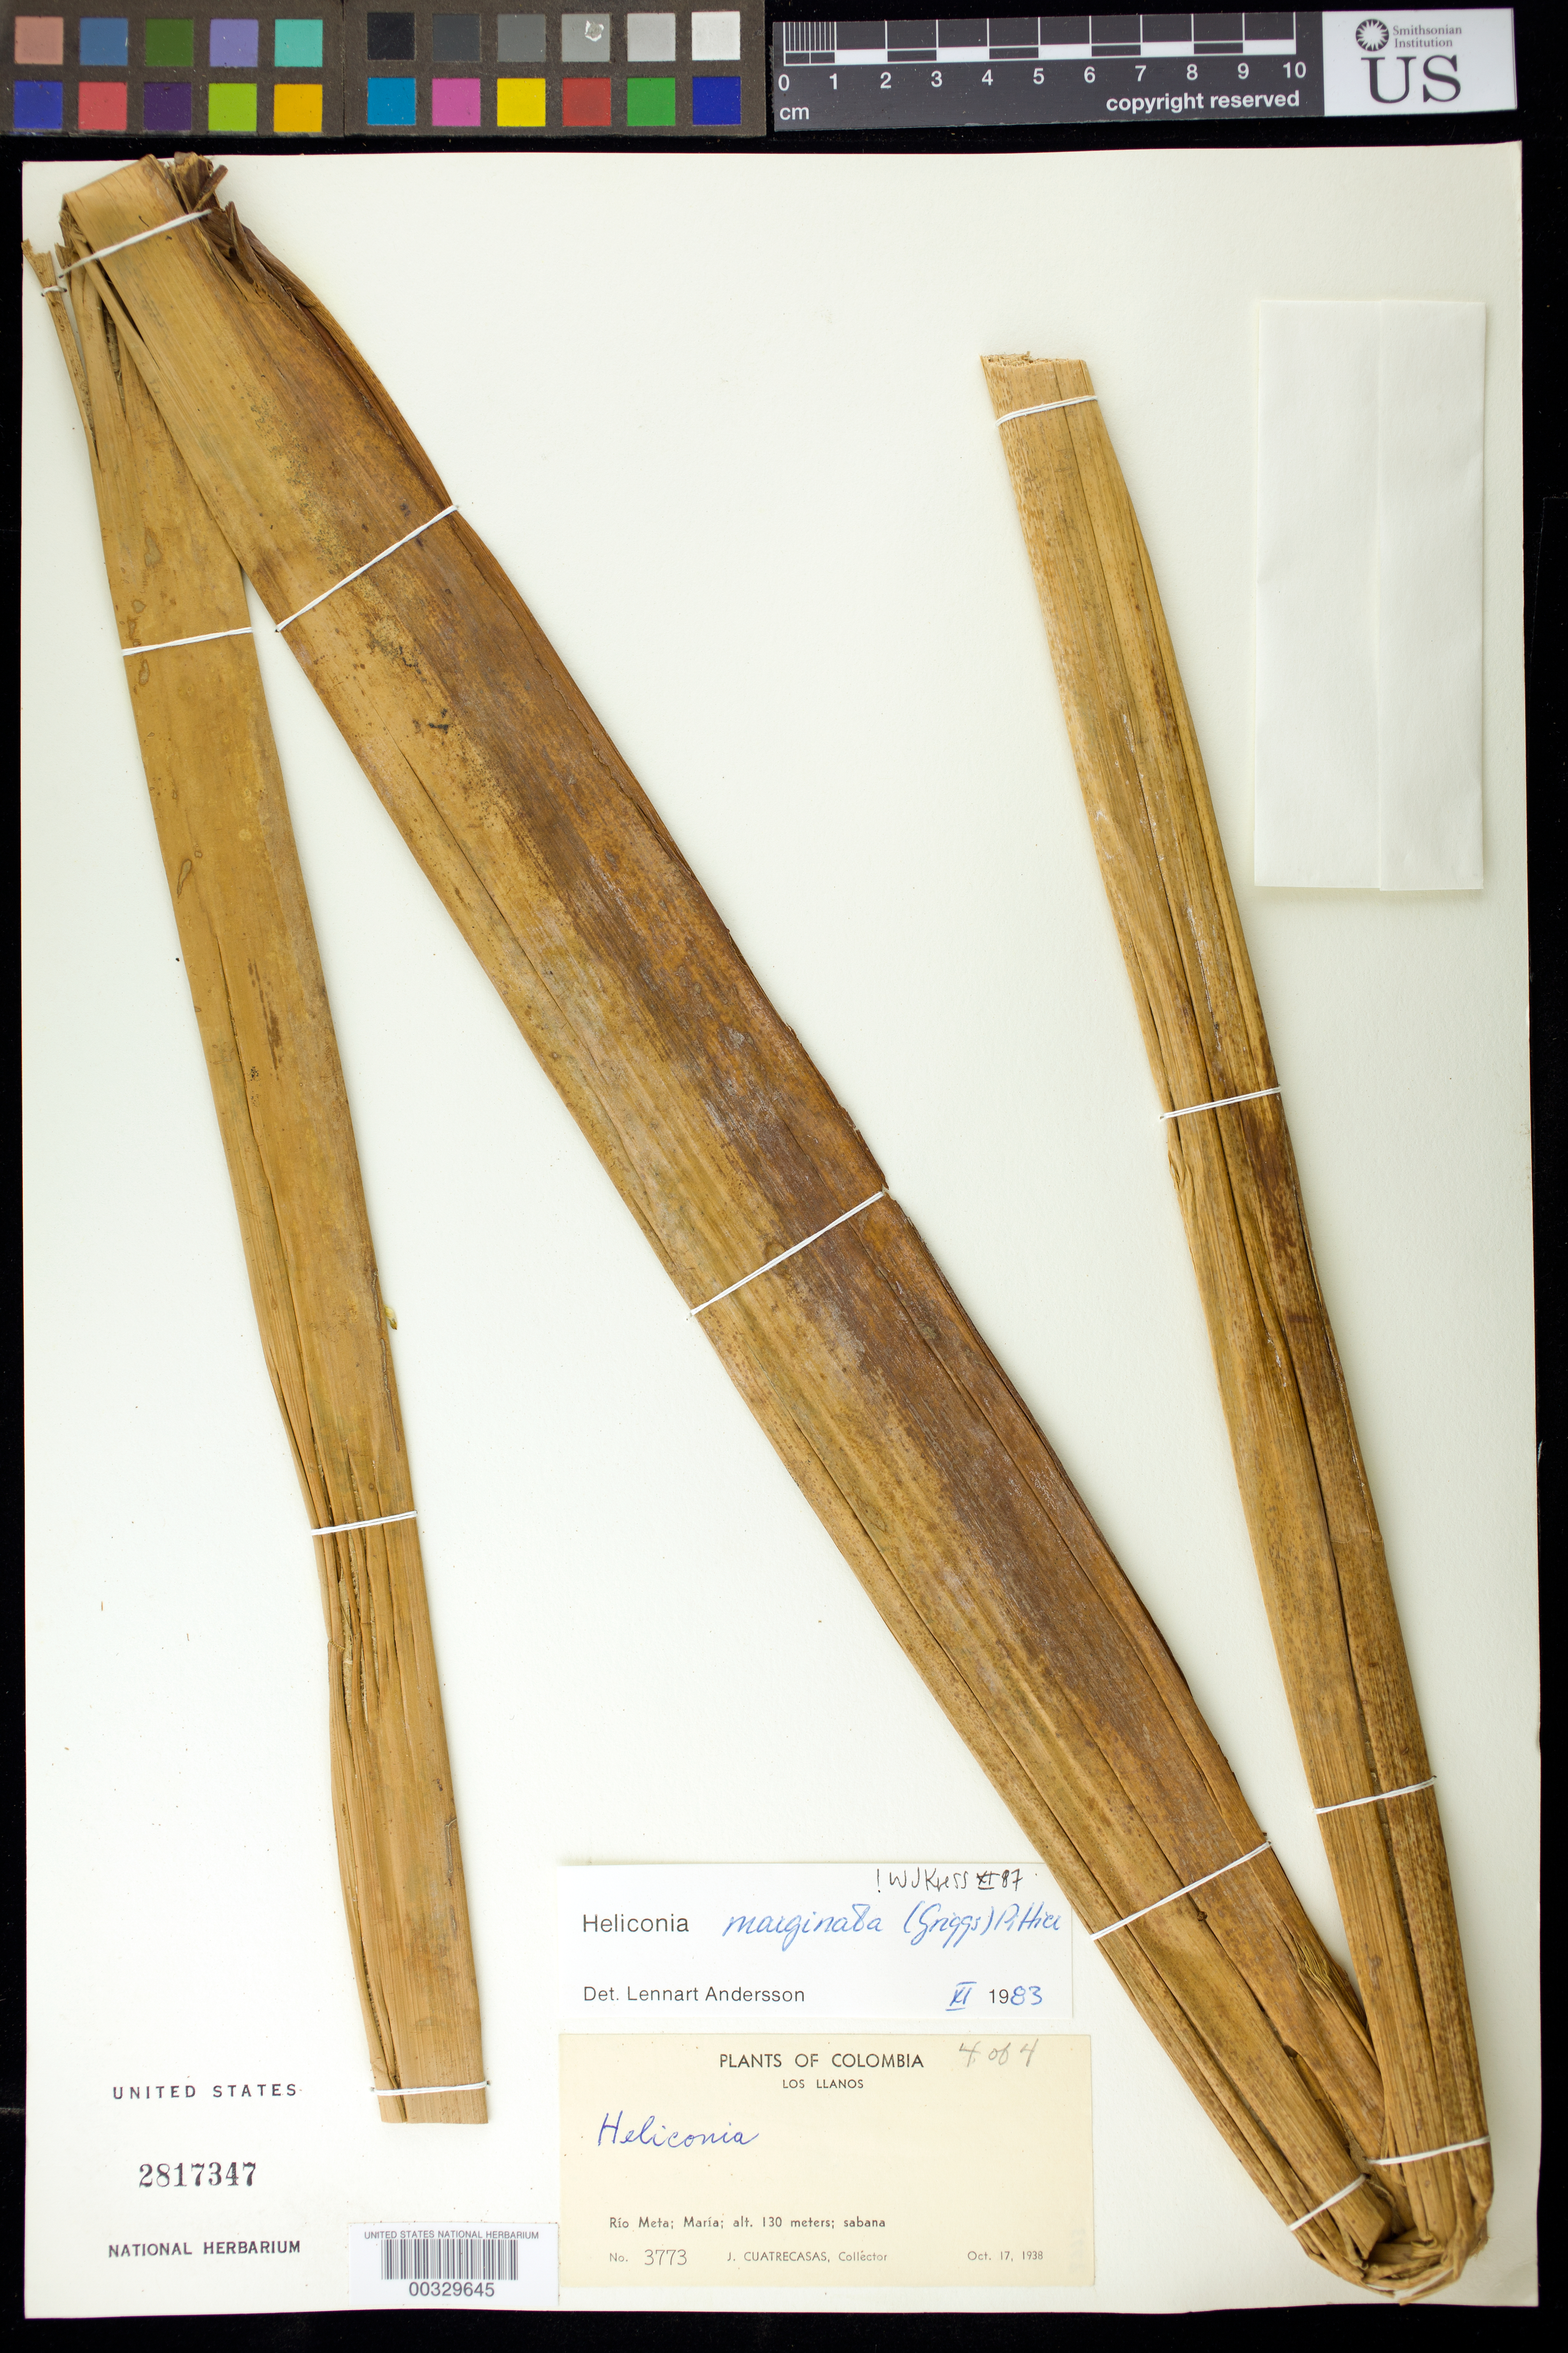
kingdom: Plantae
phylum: Tracheophyta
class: Liliopsida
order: Zingiberales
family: Heliconiaceae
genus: Heliconia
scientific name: Heliconia marginata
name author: (R.F. Griggs) Pittier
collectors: J. Cuatrecasas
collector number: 3773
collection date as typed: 17 Oct 1938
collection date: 1938-10-17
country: Colombia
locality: Los Llanos, Rio Meta, Maria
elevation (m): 130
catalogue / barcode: US 2817347